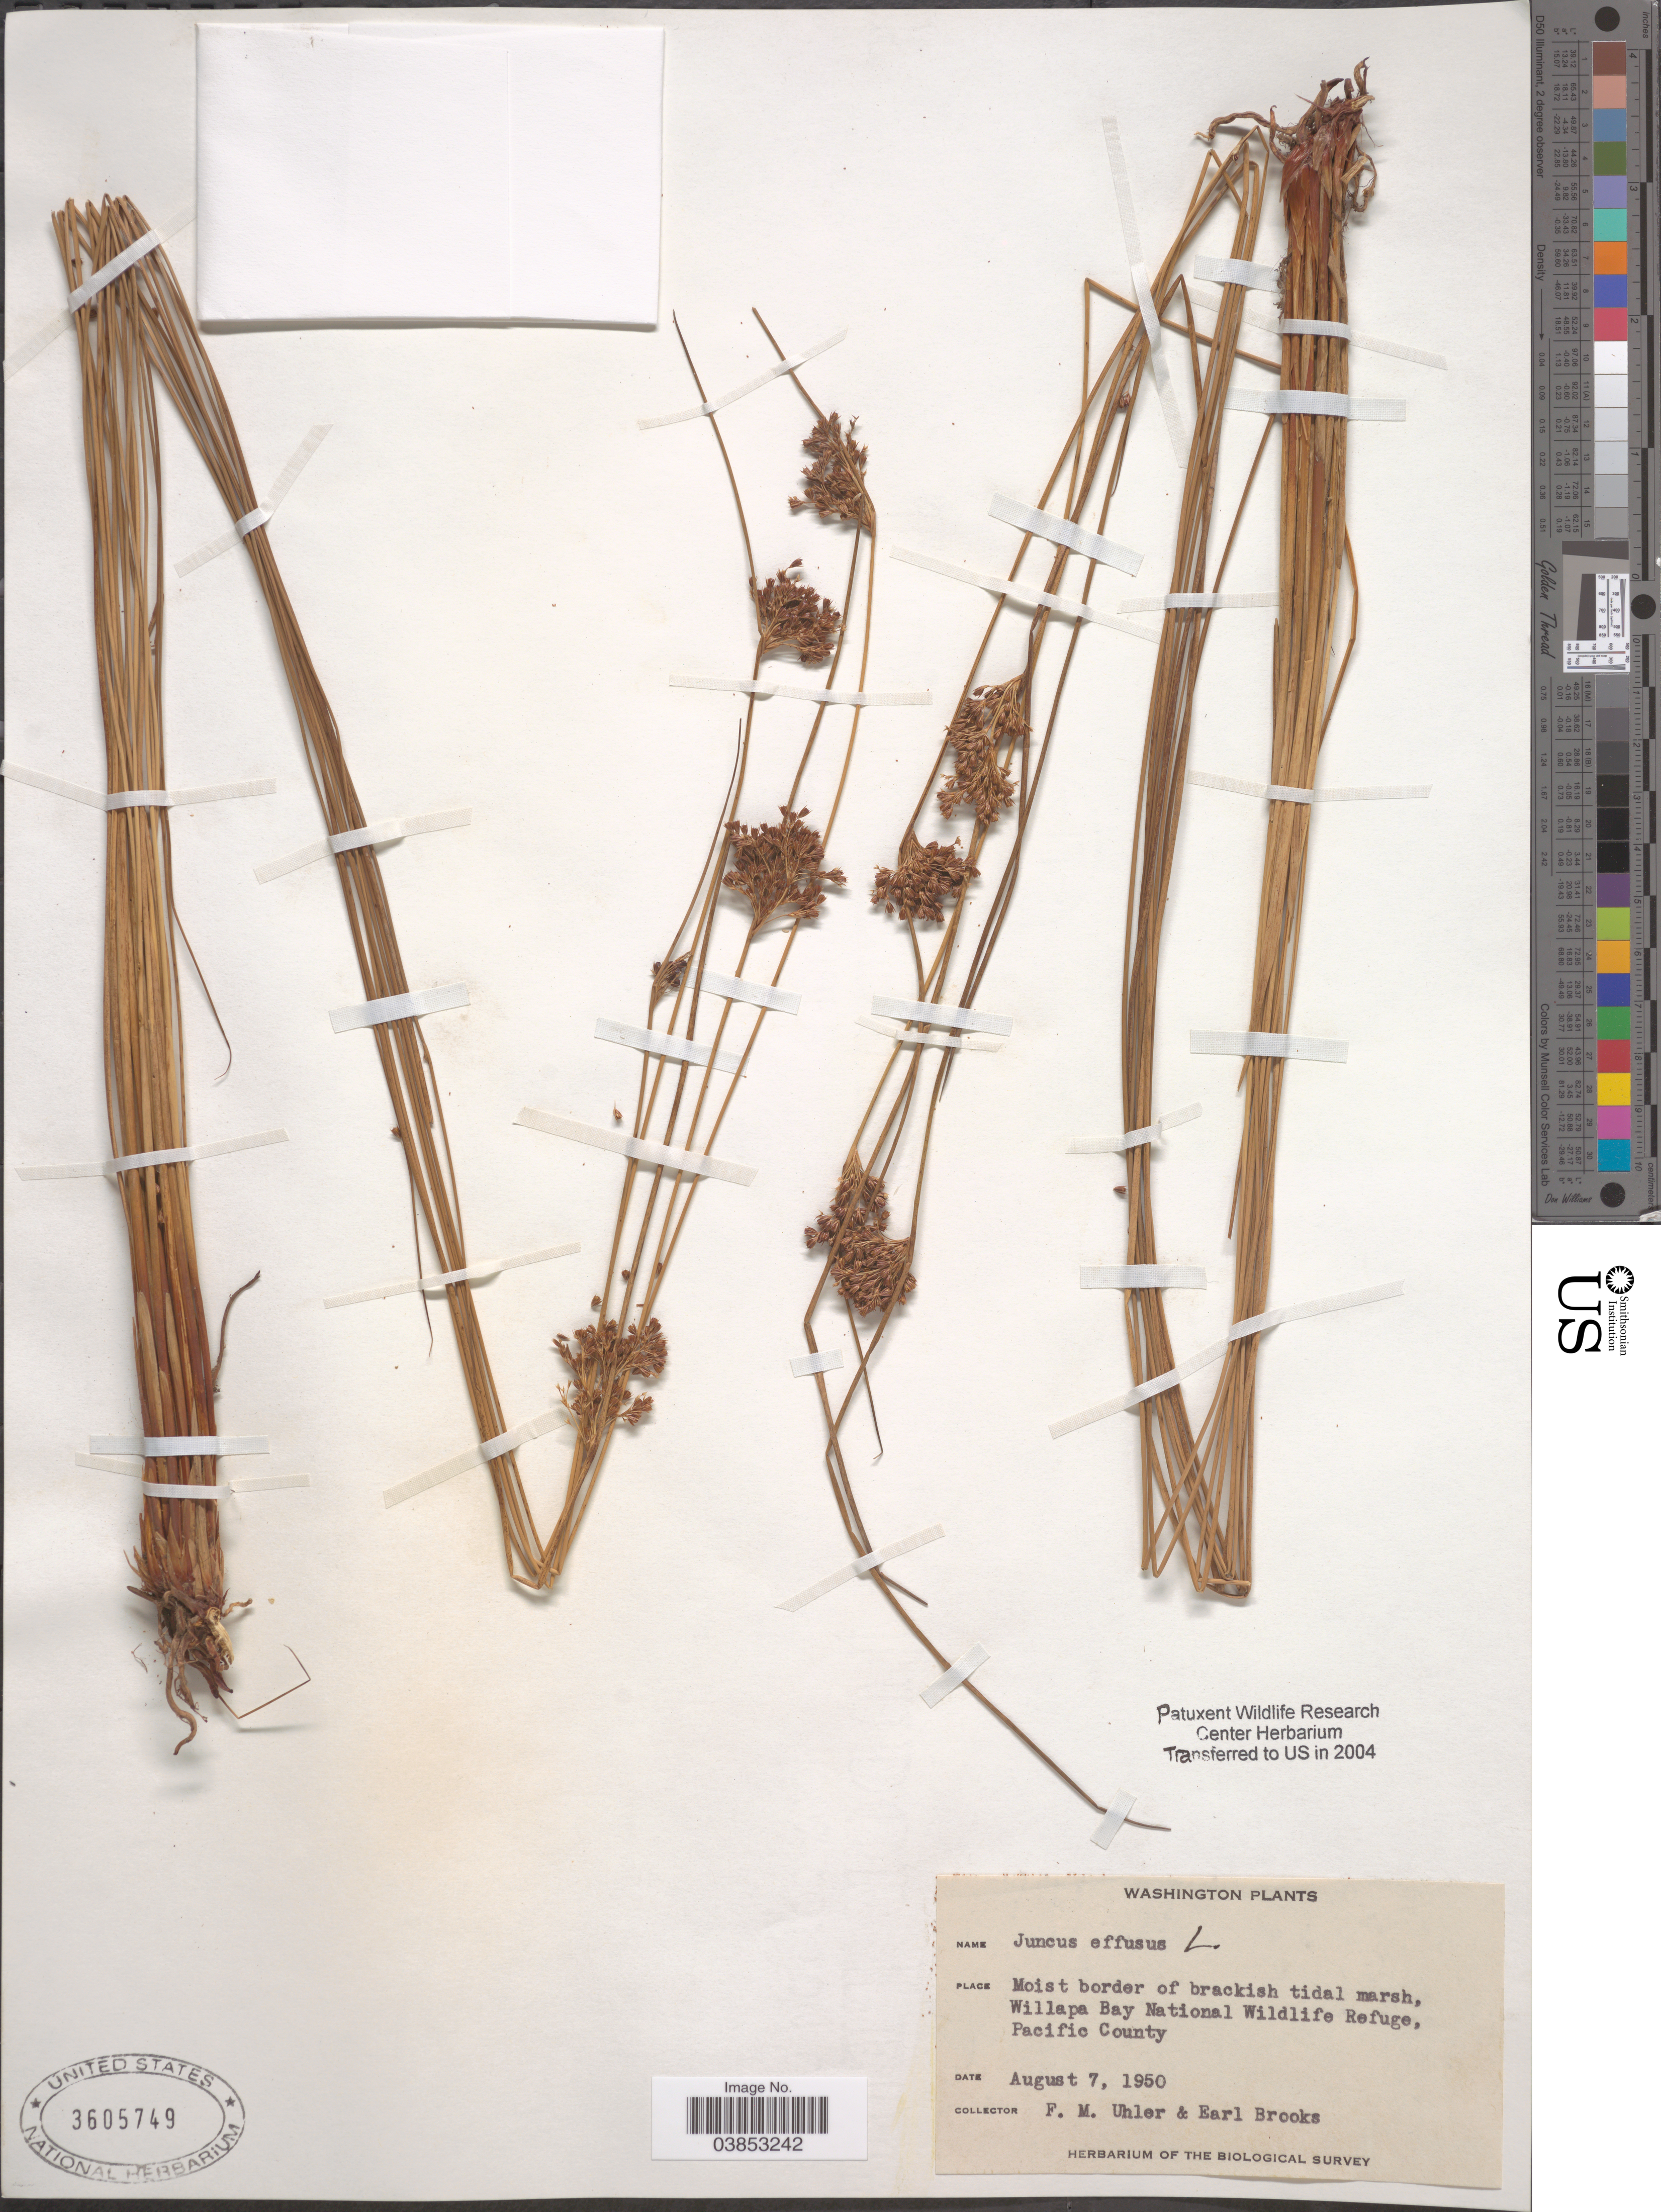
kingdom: Plantae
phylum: Tracheophyta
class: Liliopsida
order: Poales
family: Juncaceae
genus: Juncus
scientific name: Juncus effusus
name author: L.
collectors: F. M. Uhler & E. Brooks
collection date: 1950-08-07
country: United States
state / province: Washington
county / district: Pacific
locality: Willapa Bay National Wildlife Refuge, Pacific County.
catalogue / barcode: US 3605749